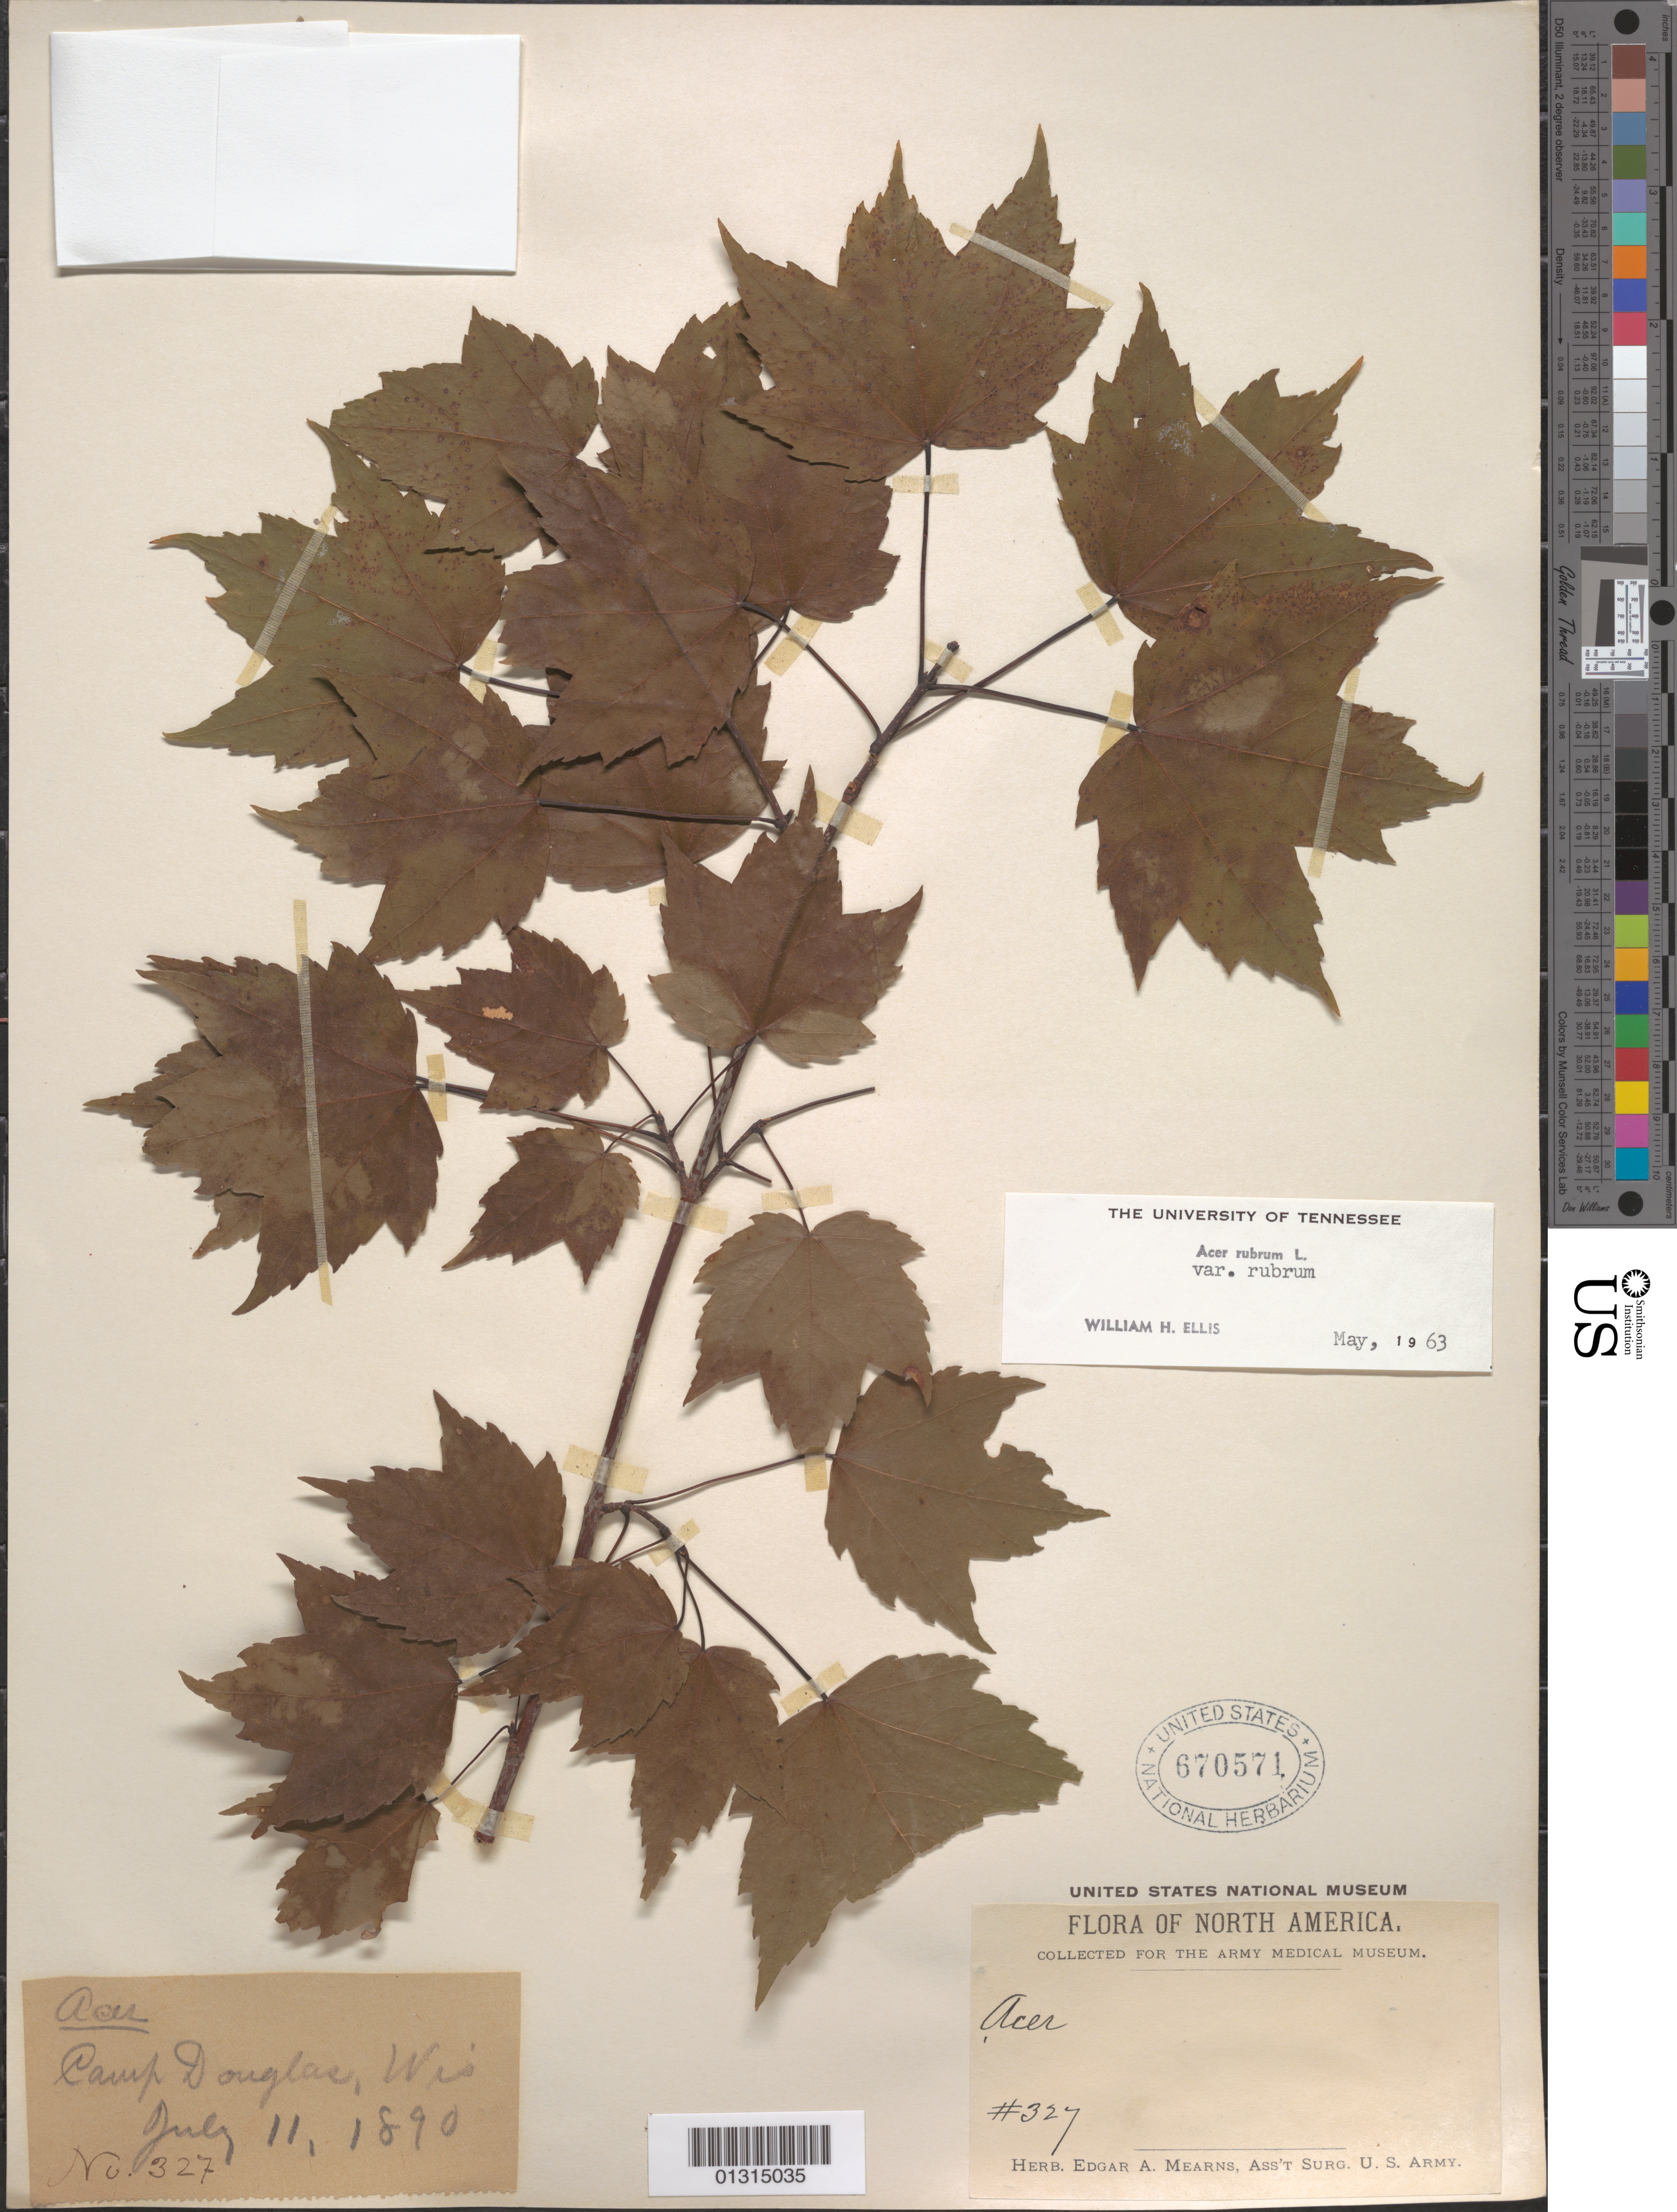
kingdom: Plantae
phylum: Tracheophyta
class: Magnoliopsida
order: Sapindales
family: Sapindaceae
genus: Acer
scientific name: Acer rubrum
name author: L.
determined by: Ellis, W. H.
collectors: E. A. Mearns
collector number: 327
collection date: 1890-07-11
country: United States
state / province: Wisconsin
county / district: Juneau County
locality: Camp Douglas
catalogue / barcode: US 670571